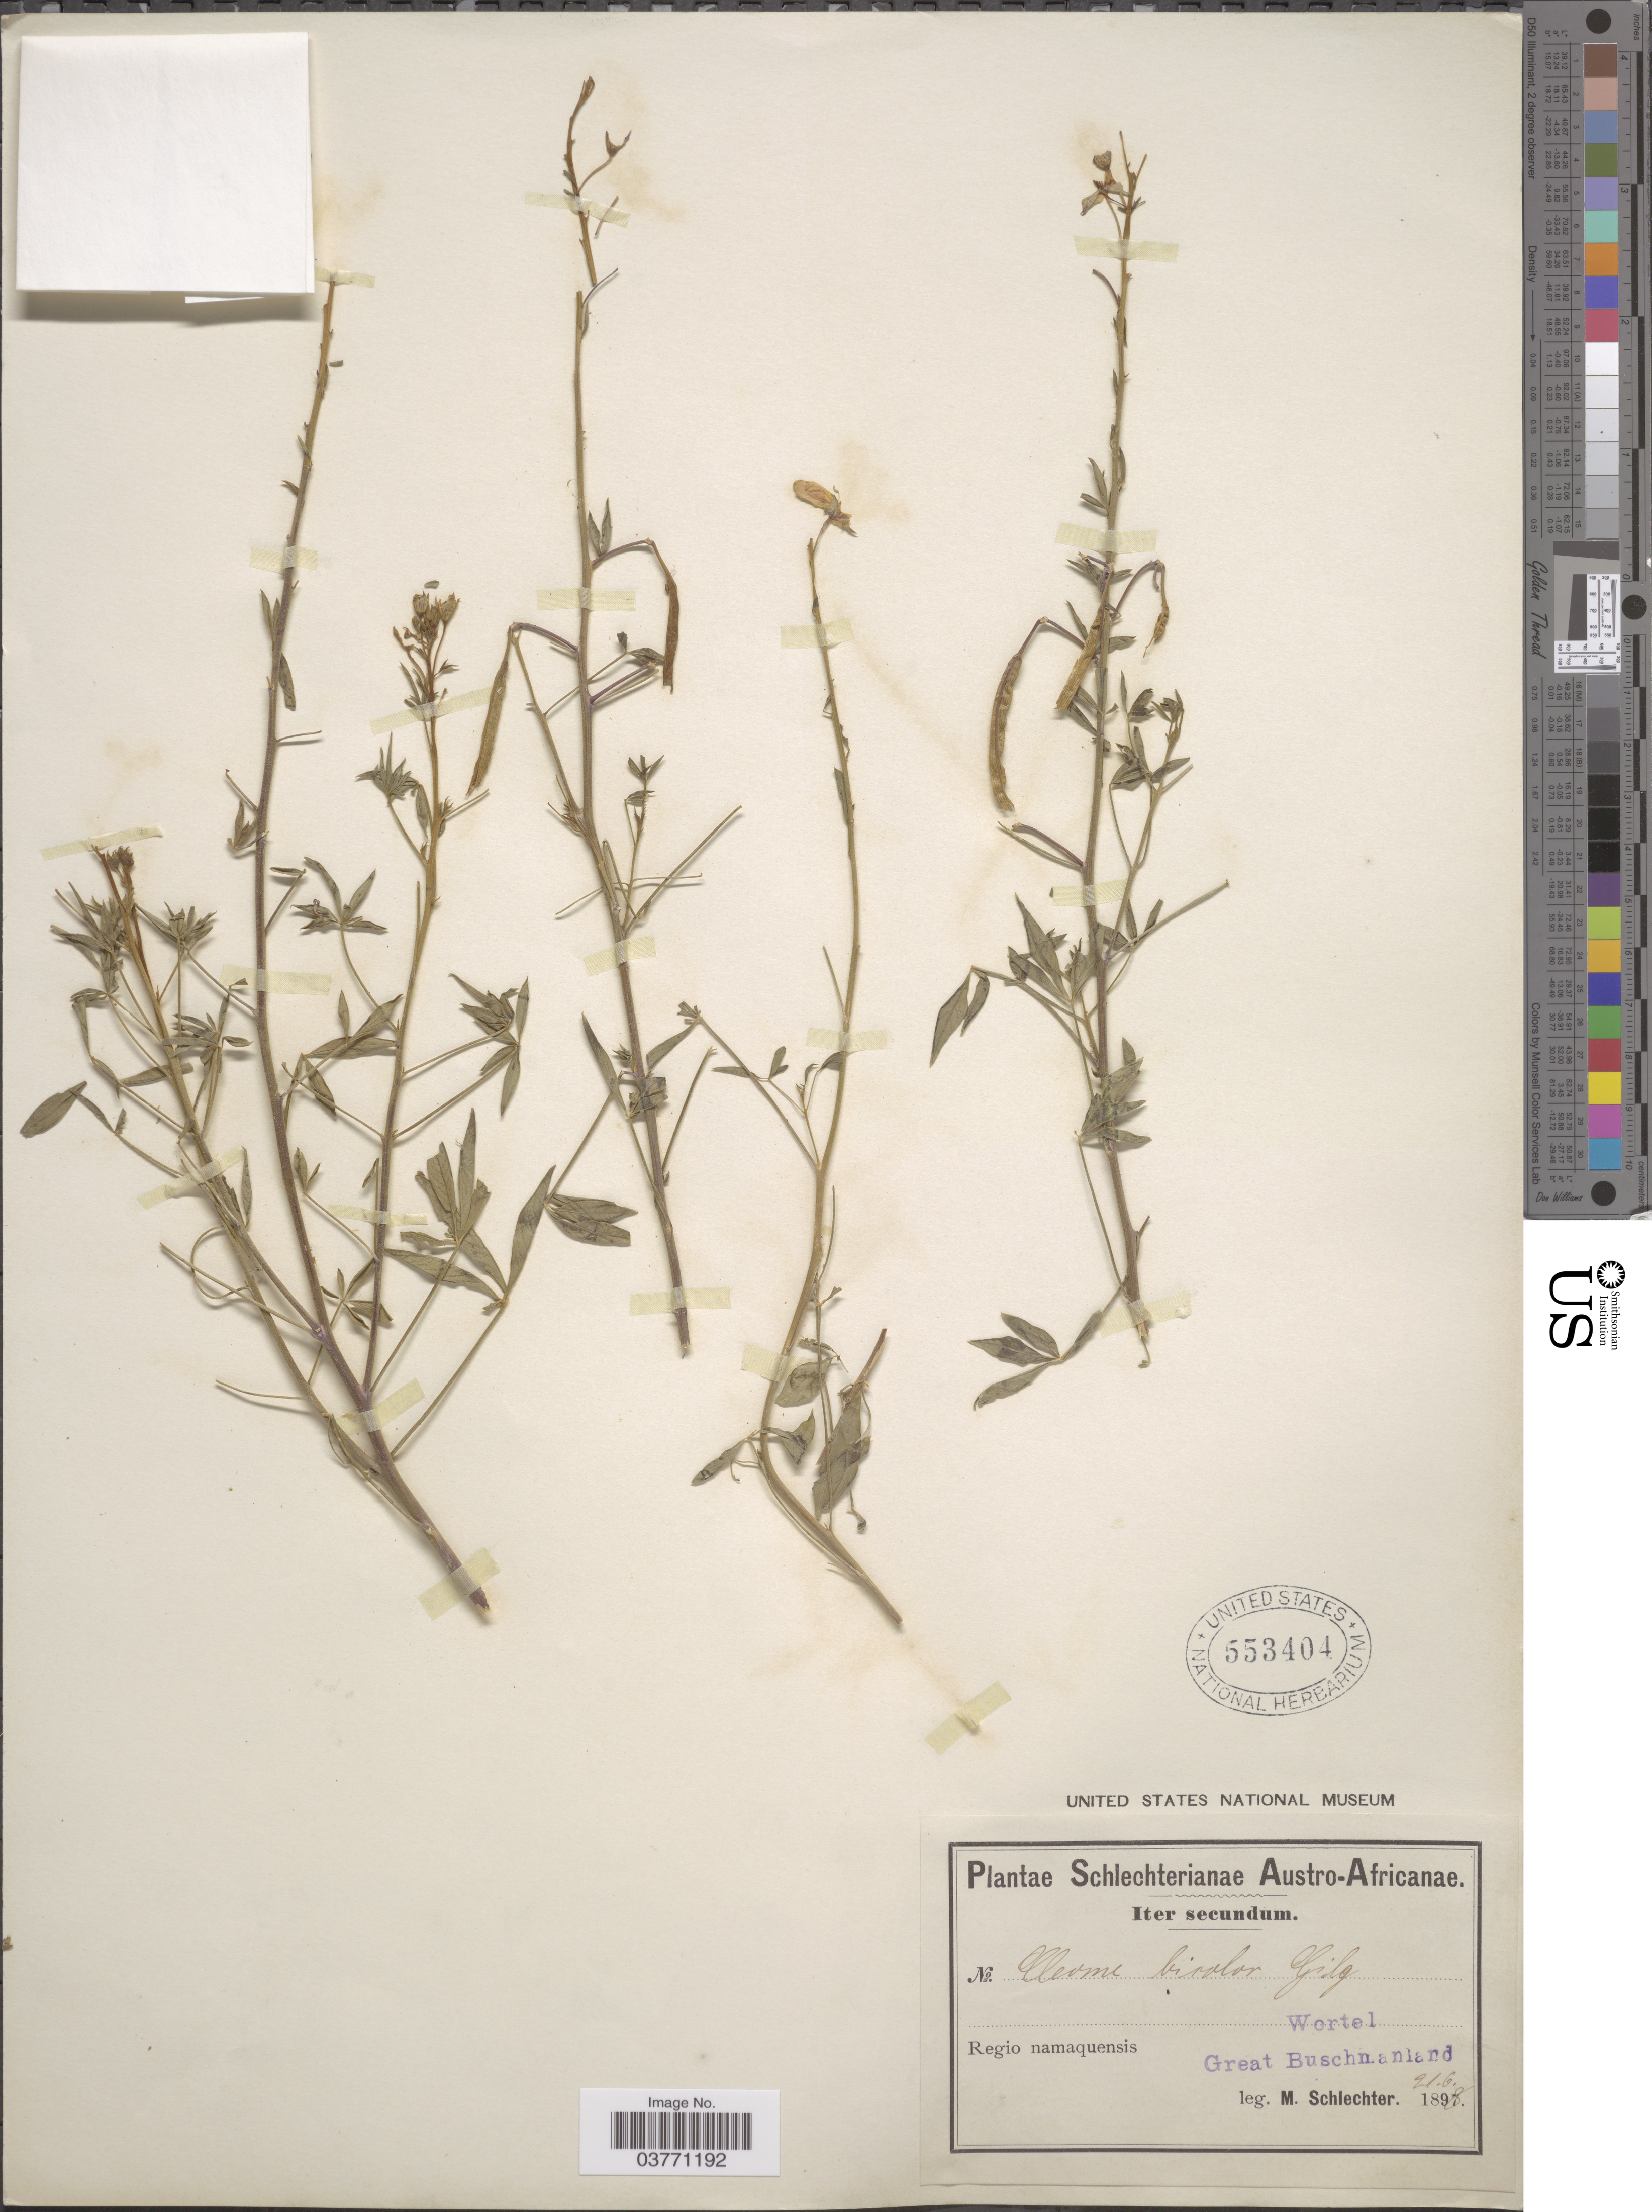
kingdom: Plantae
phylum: Tracheophyta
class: Magnoliopsida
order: Brassicales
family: Cleomaceae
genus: Sieruela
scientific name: Sieruela oxyphylla var. oxyphylla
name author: (Burch.) Roalson & J.C. Hall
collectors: M. Schlechter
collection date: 1898-06-21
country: South Africa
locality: Austro-Africanae. Regio namaquensis. Wortel. Great Buschmanland.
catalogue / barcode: US 553404